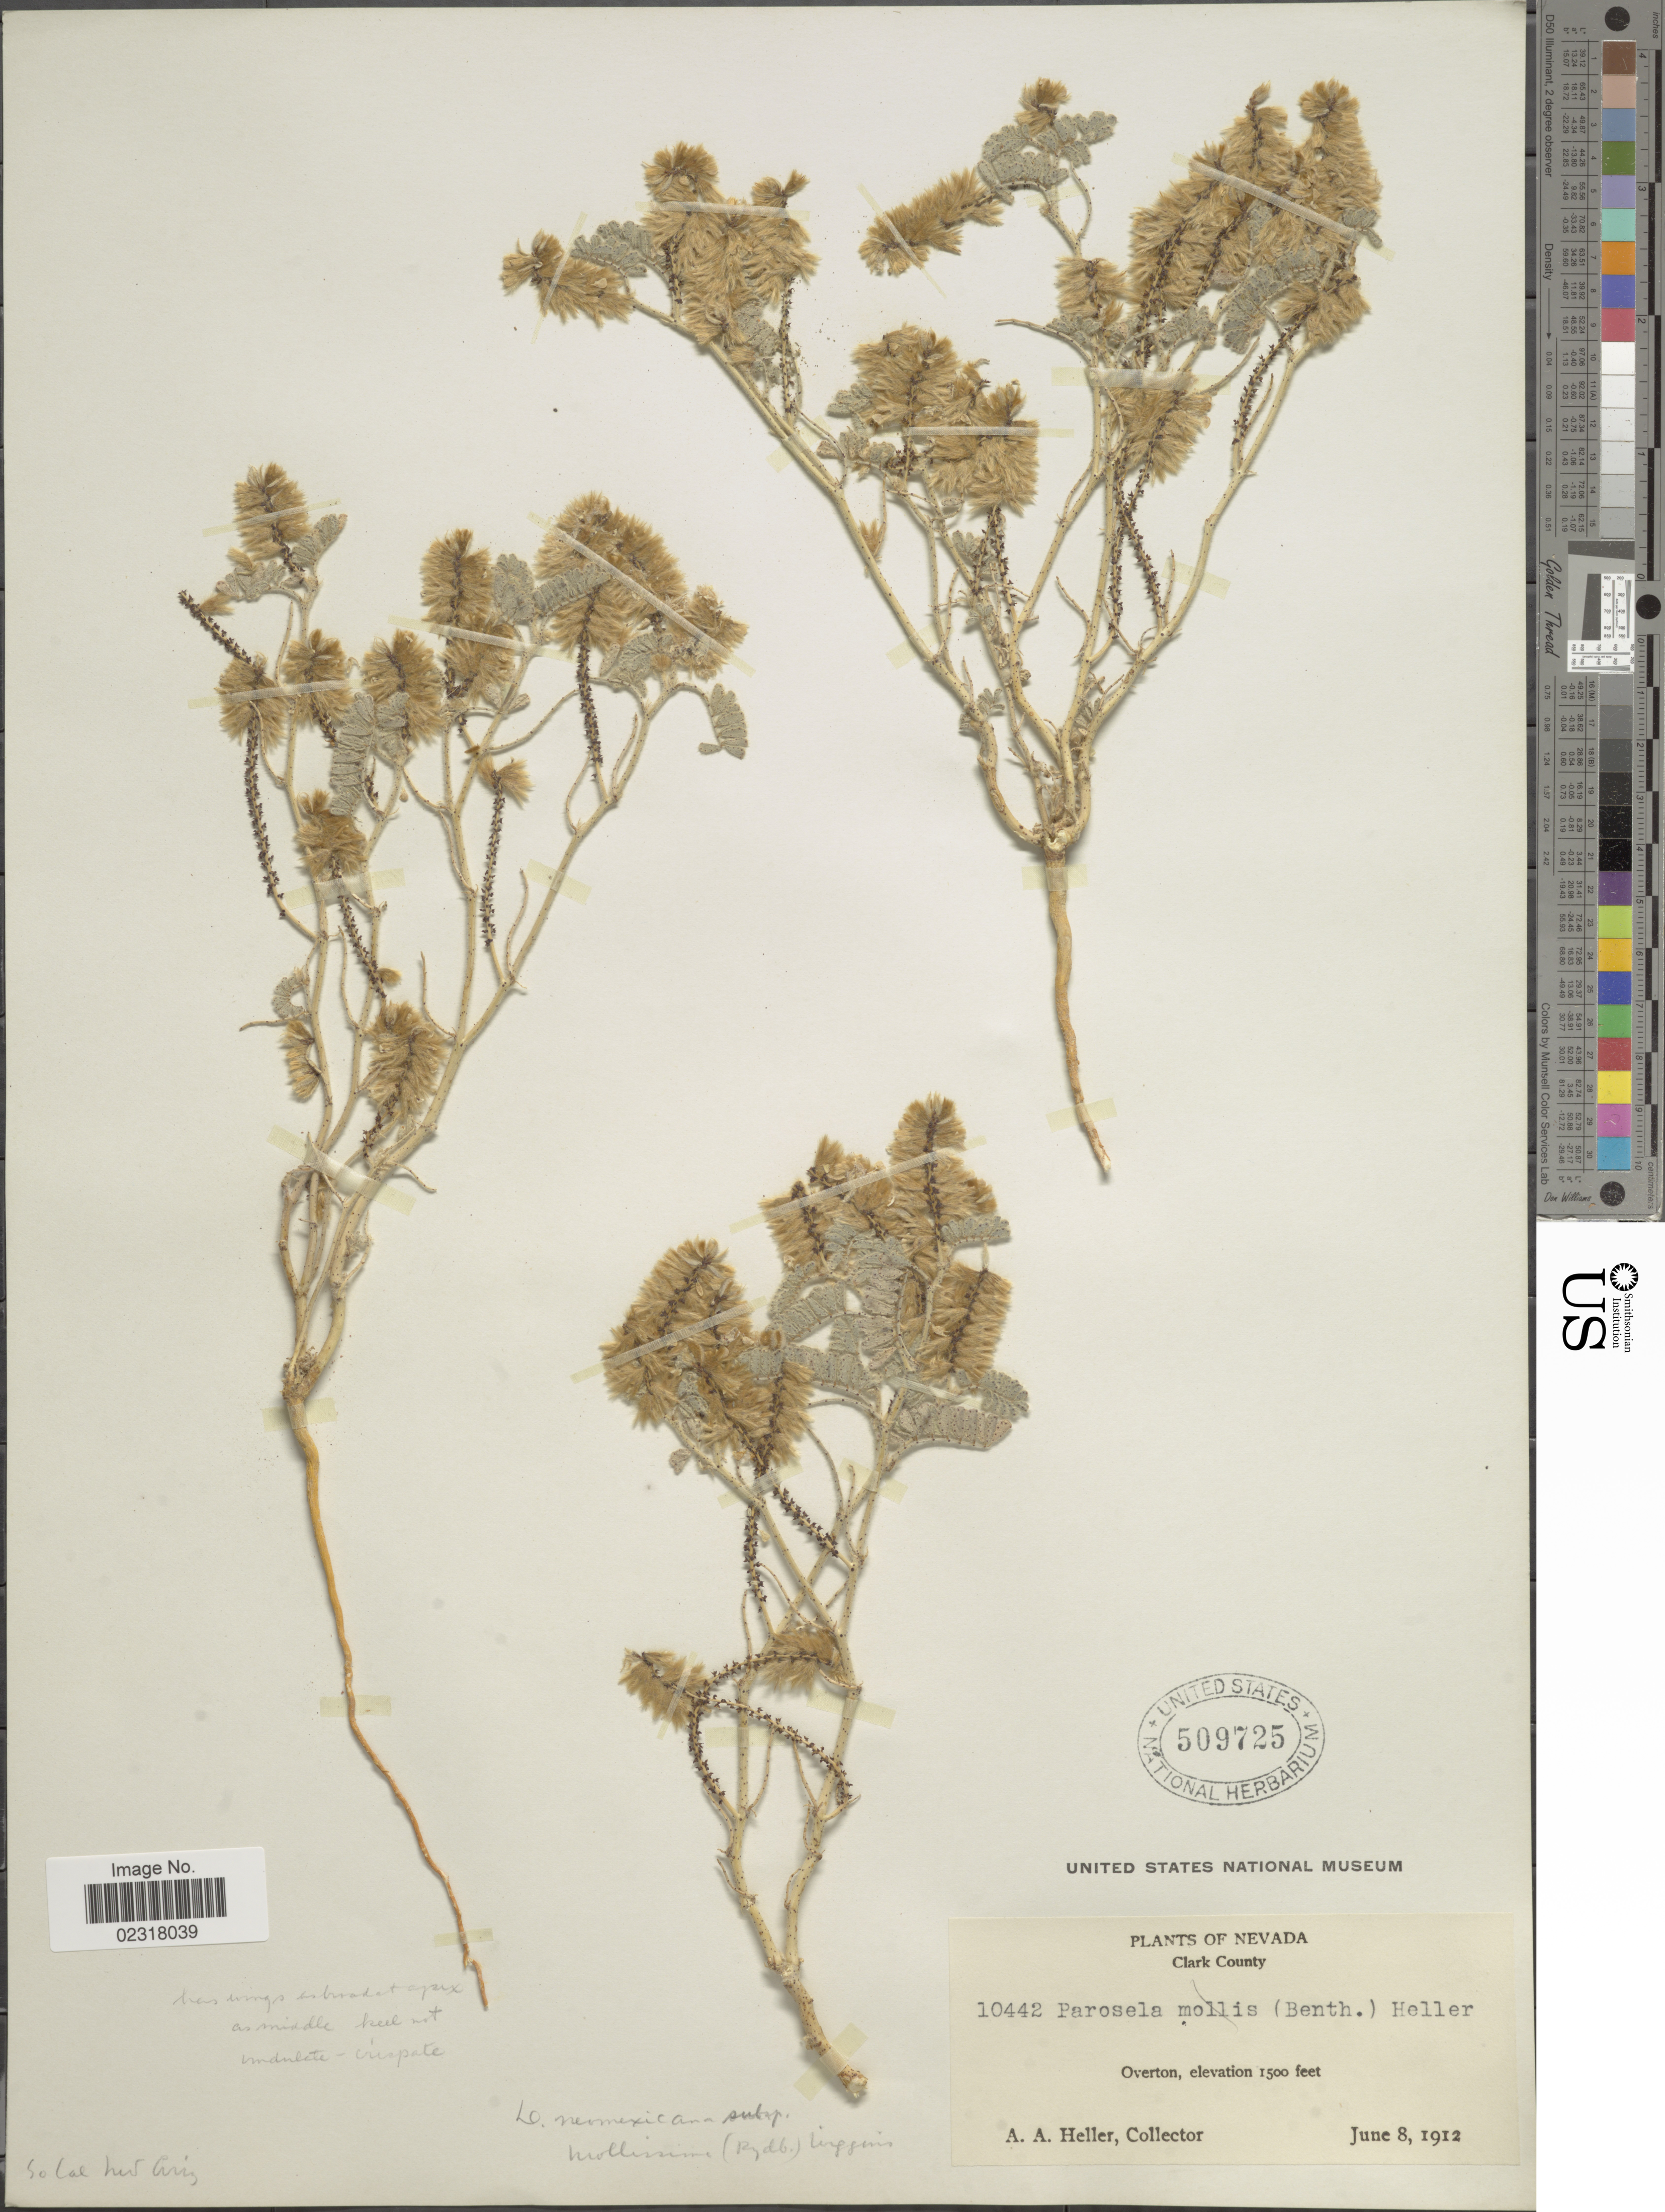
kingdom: Plantae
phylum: Tracheophyta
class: Magnoliopsida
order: Fabales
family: Fabaceae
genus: Dalea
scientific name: Dalea neomexicana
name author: (A. Gray) Cory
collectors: A. A. Heller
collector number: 10442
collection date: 1912-06-08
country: United States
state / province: Nevada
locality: Clark County, Overton.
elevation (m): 457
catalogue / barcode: US 509725